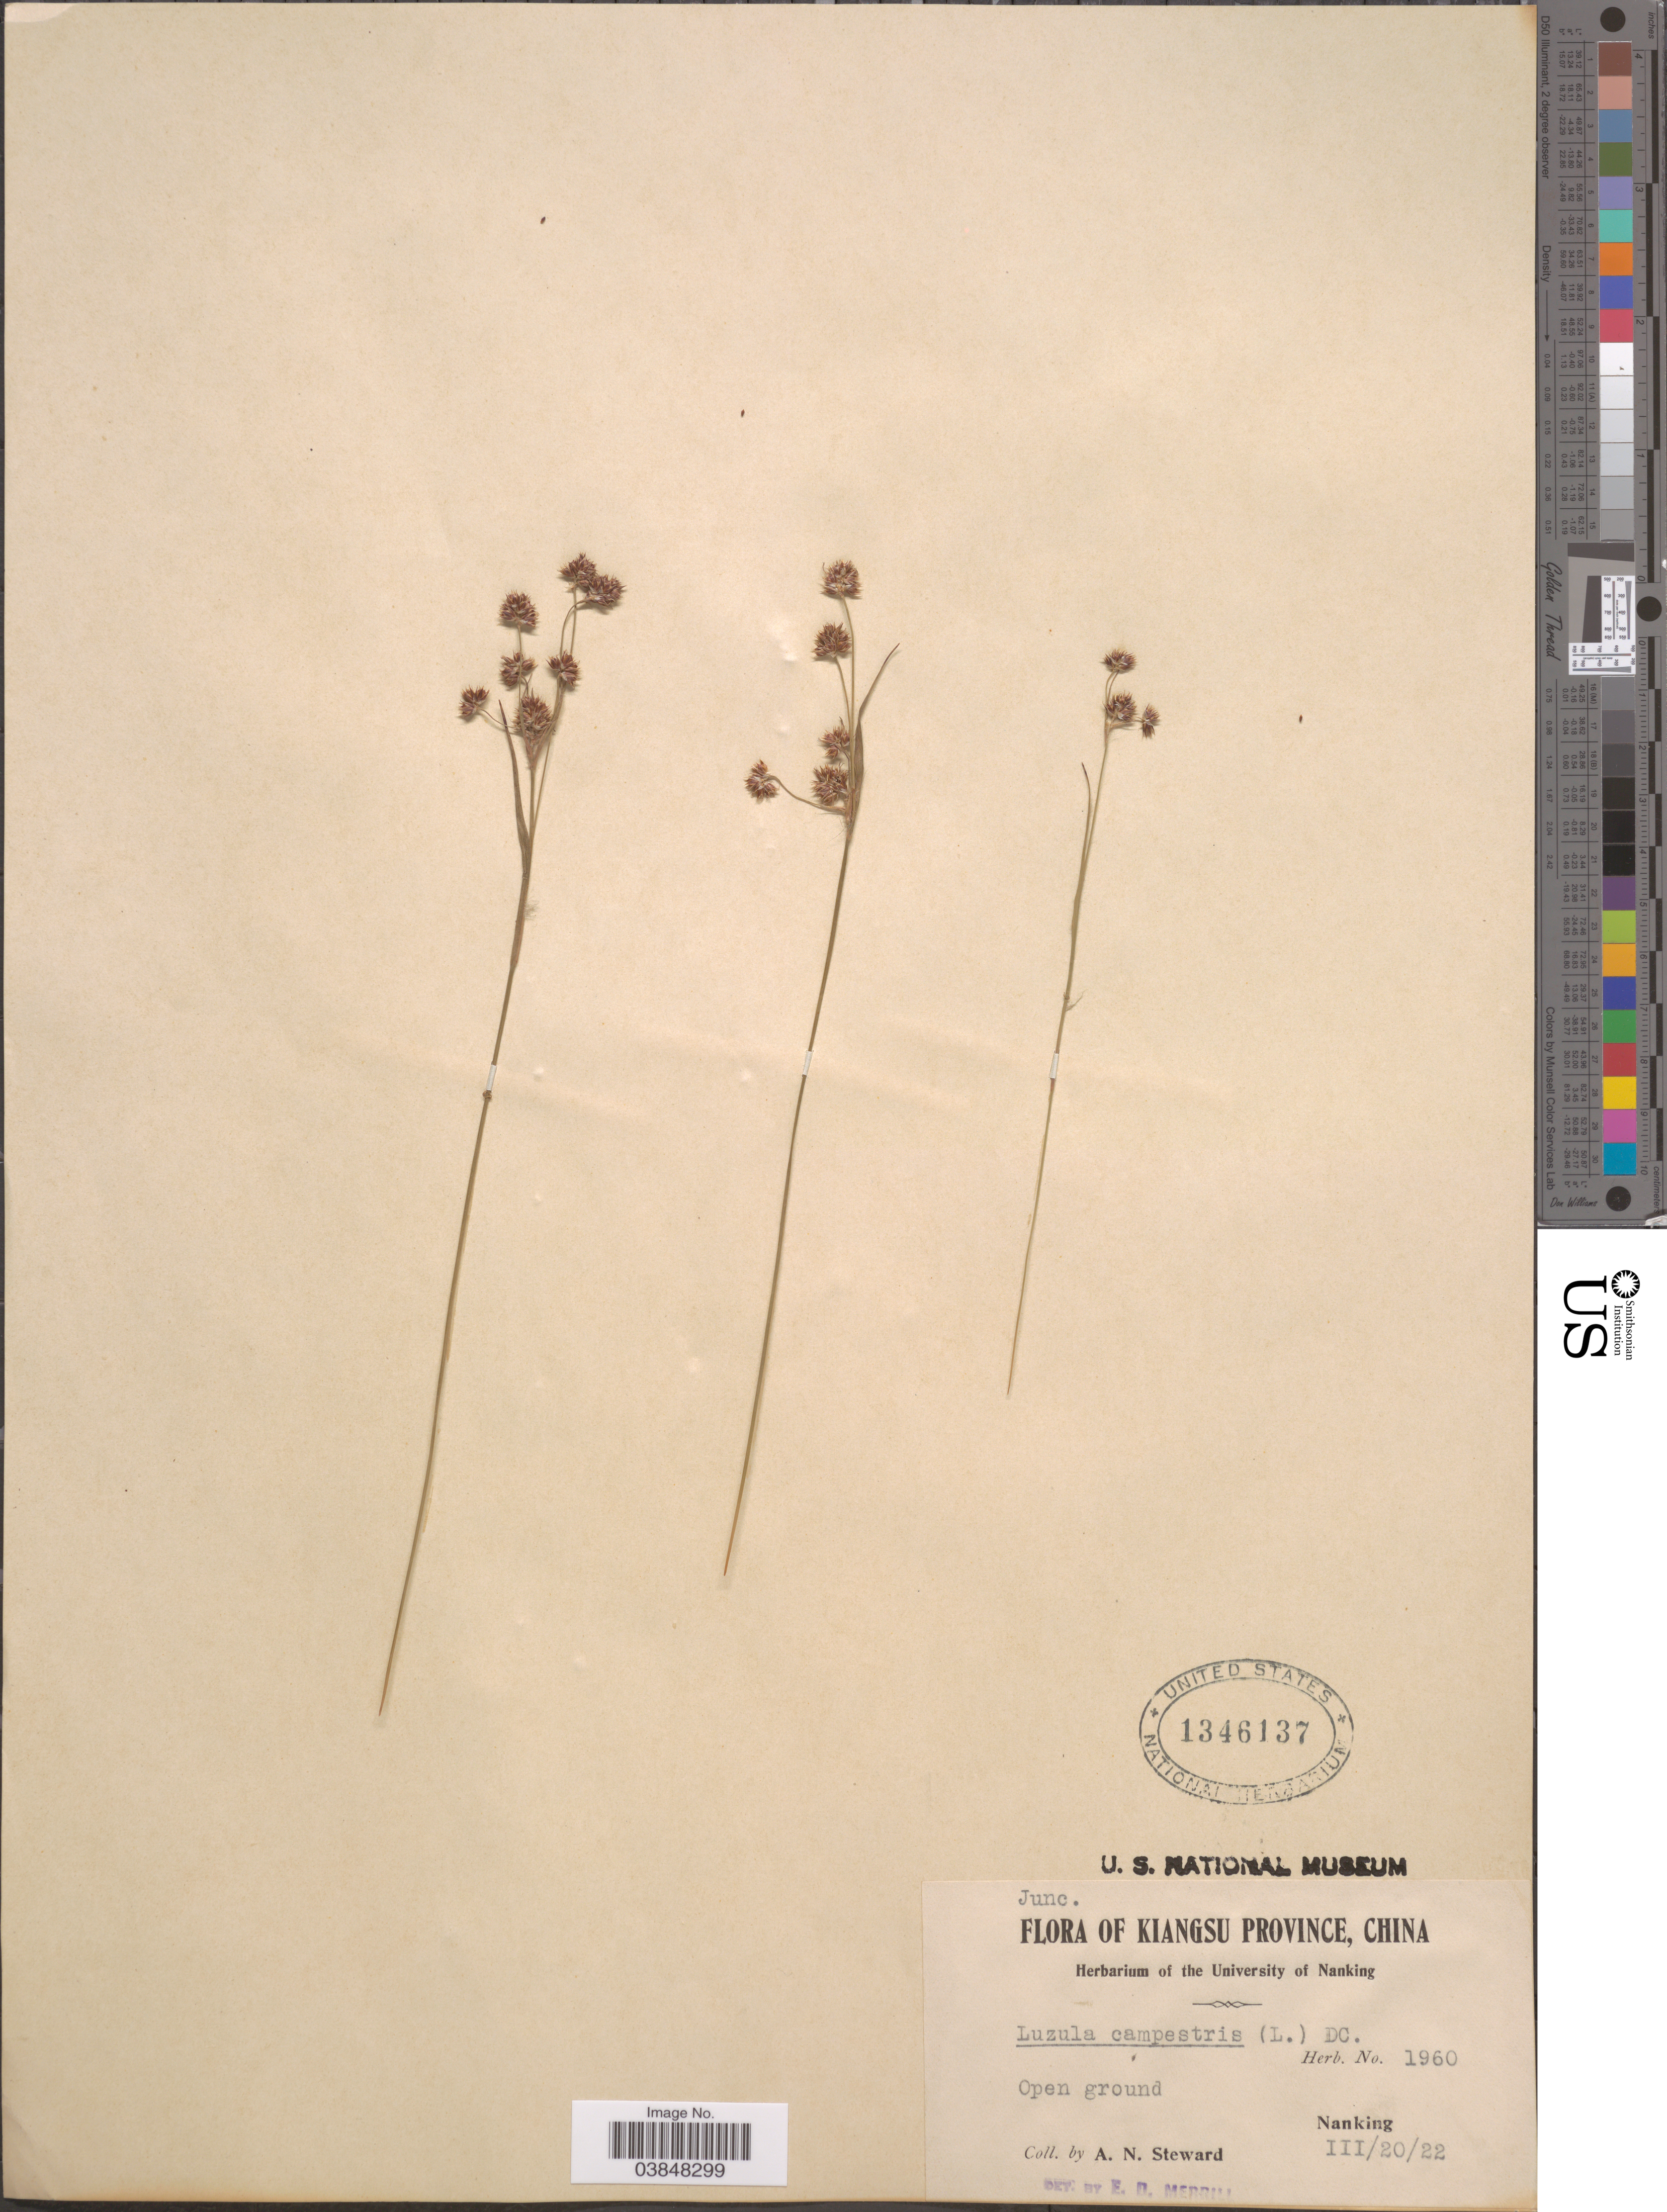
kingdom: Plantae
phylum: Tracheophyta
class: Liliopsida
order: Poales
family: Juncaceae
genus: Luzula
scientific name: Luzula campestris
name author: (L.) DC.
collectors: A. N. Steward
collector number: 1960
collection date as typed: Transcribed d/m/y: 20/3/22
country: China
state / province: Jiangsu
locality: Kiangsu Province, Nanking.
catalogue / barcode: US 1346137